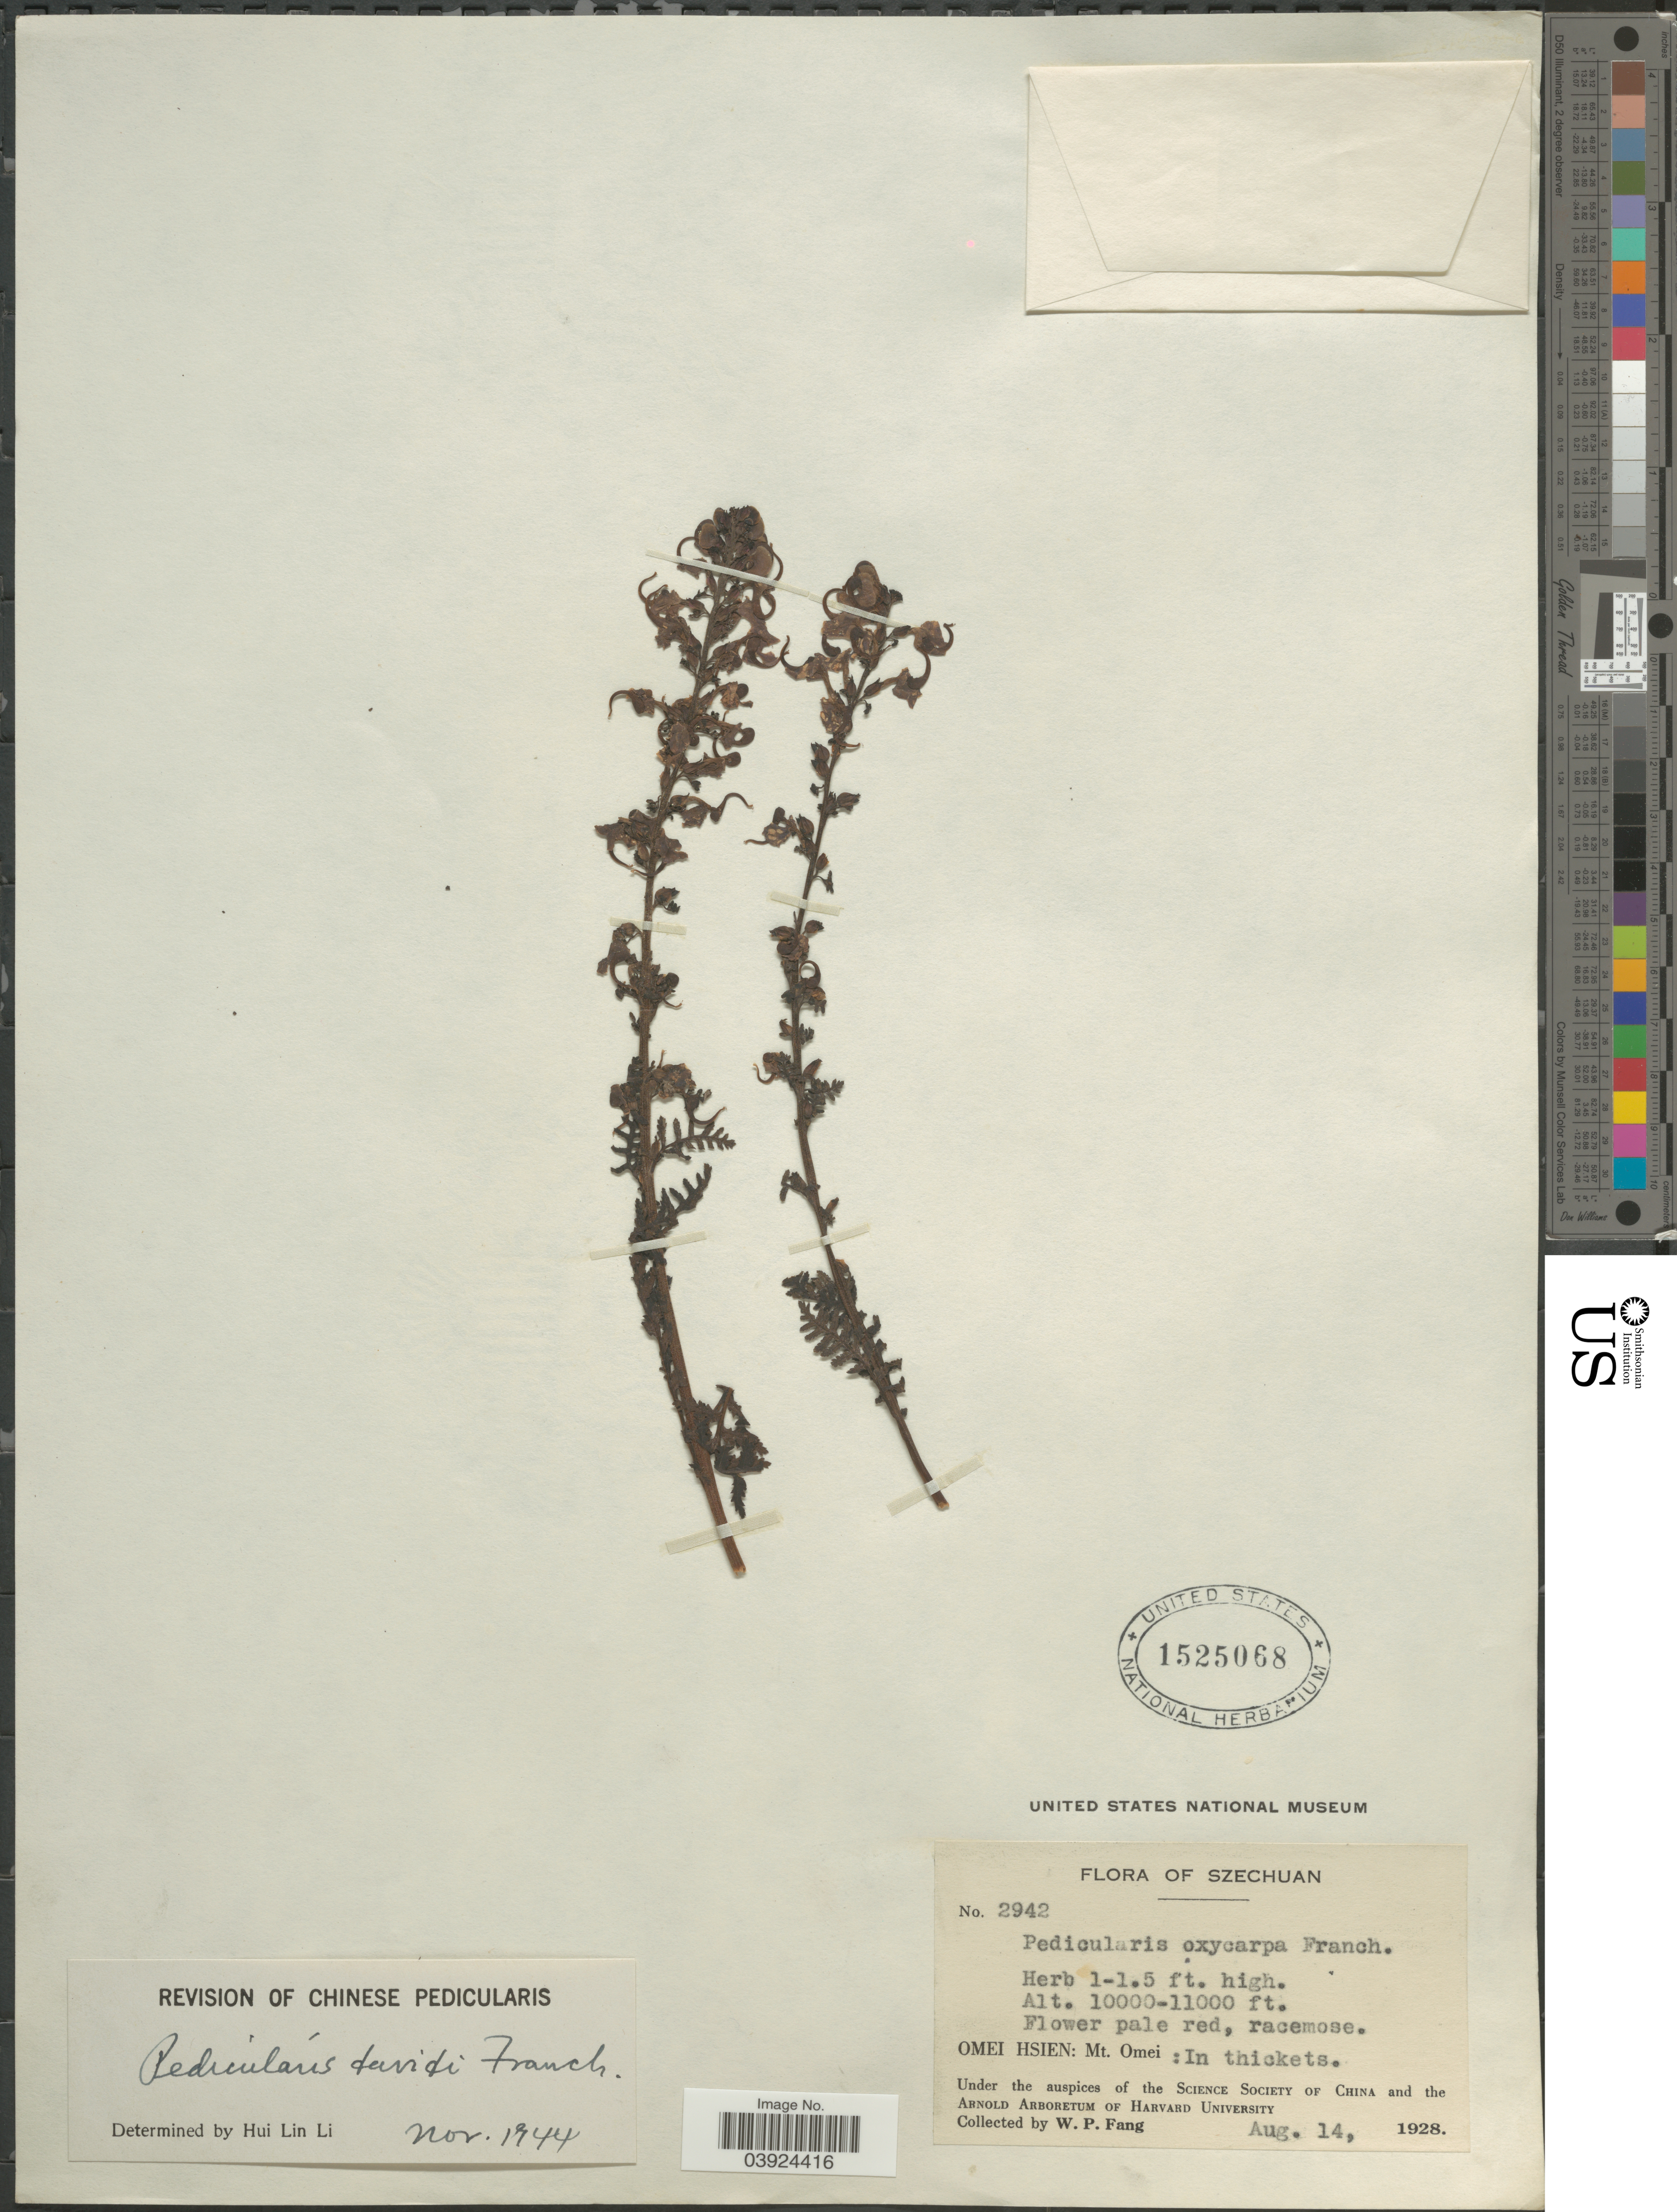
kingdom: Plantae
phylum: Tracheophyta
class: Magnoliopsida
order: Lamiales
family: Orobanchaceae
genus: Pedicularis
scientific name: Pedicularis davidii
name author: Franch.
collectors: W. P. Fang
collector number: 2942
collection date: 1928-08-14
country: China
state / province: Sichuan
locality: Szechuan. Omei Hsien: Mt. Omei.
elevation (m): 3048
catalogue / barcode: US 1525068